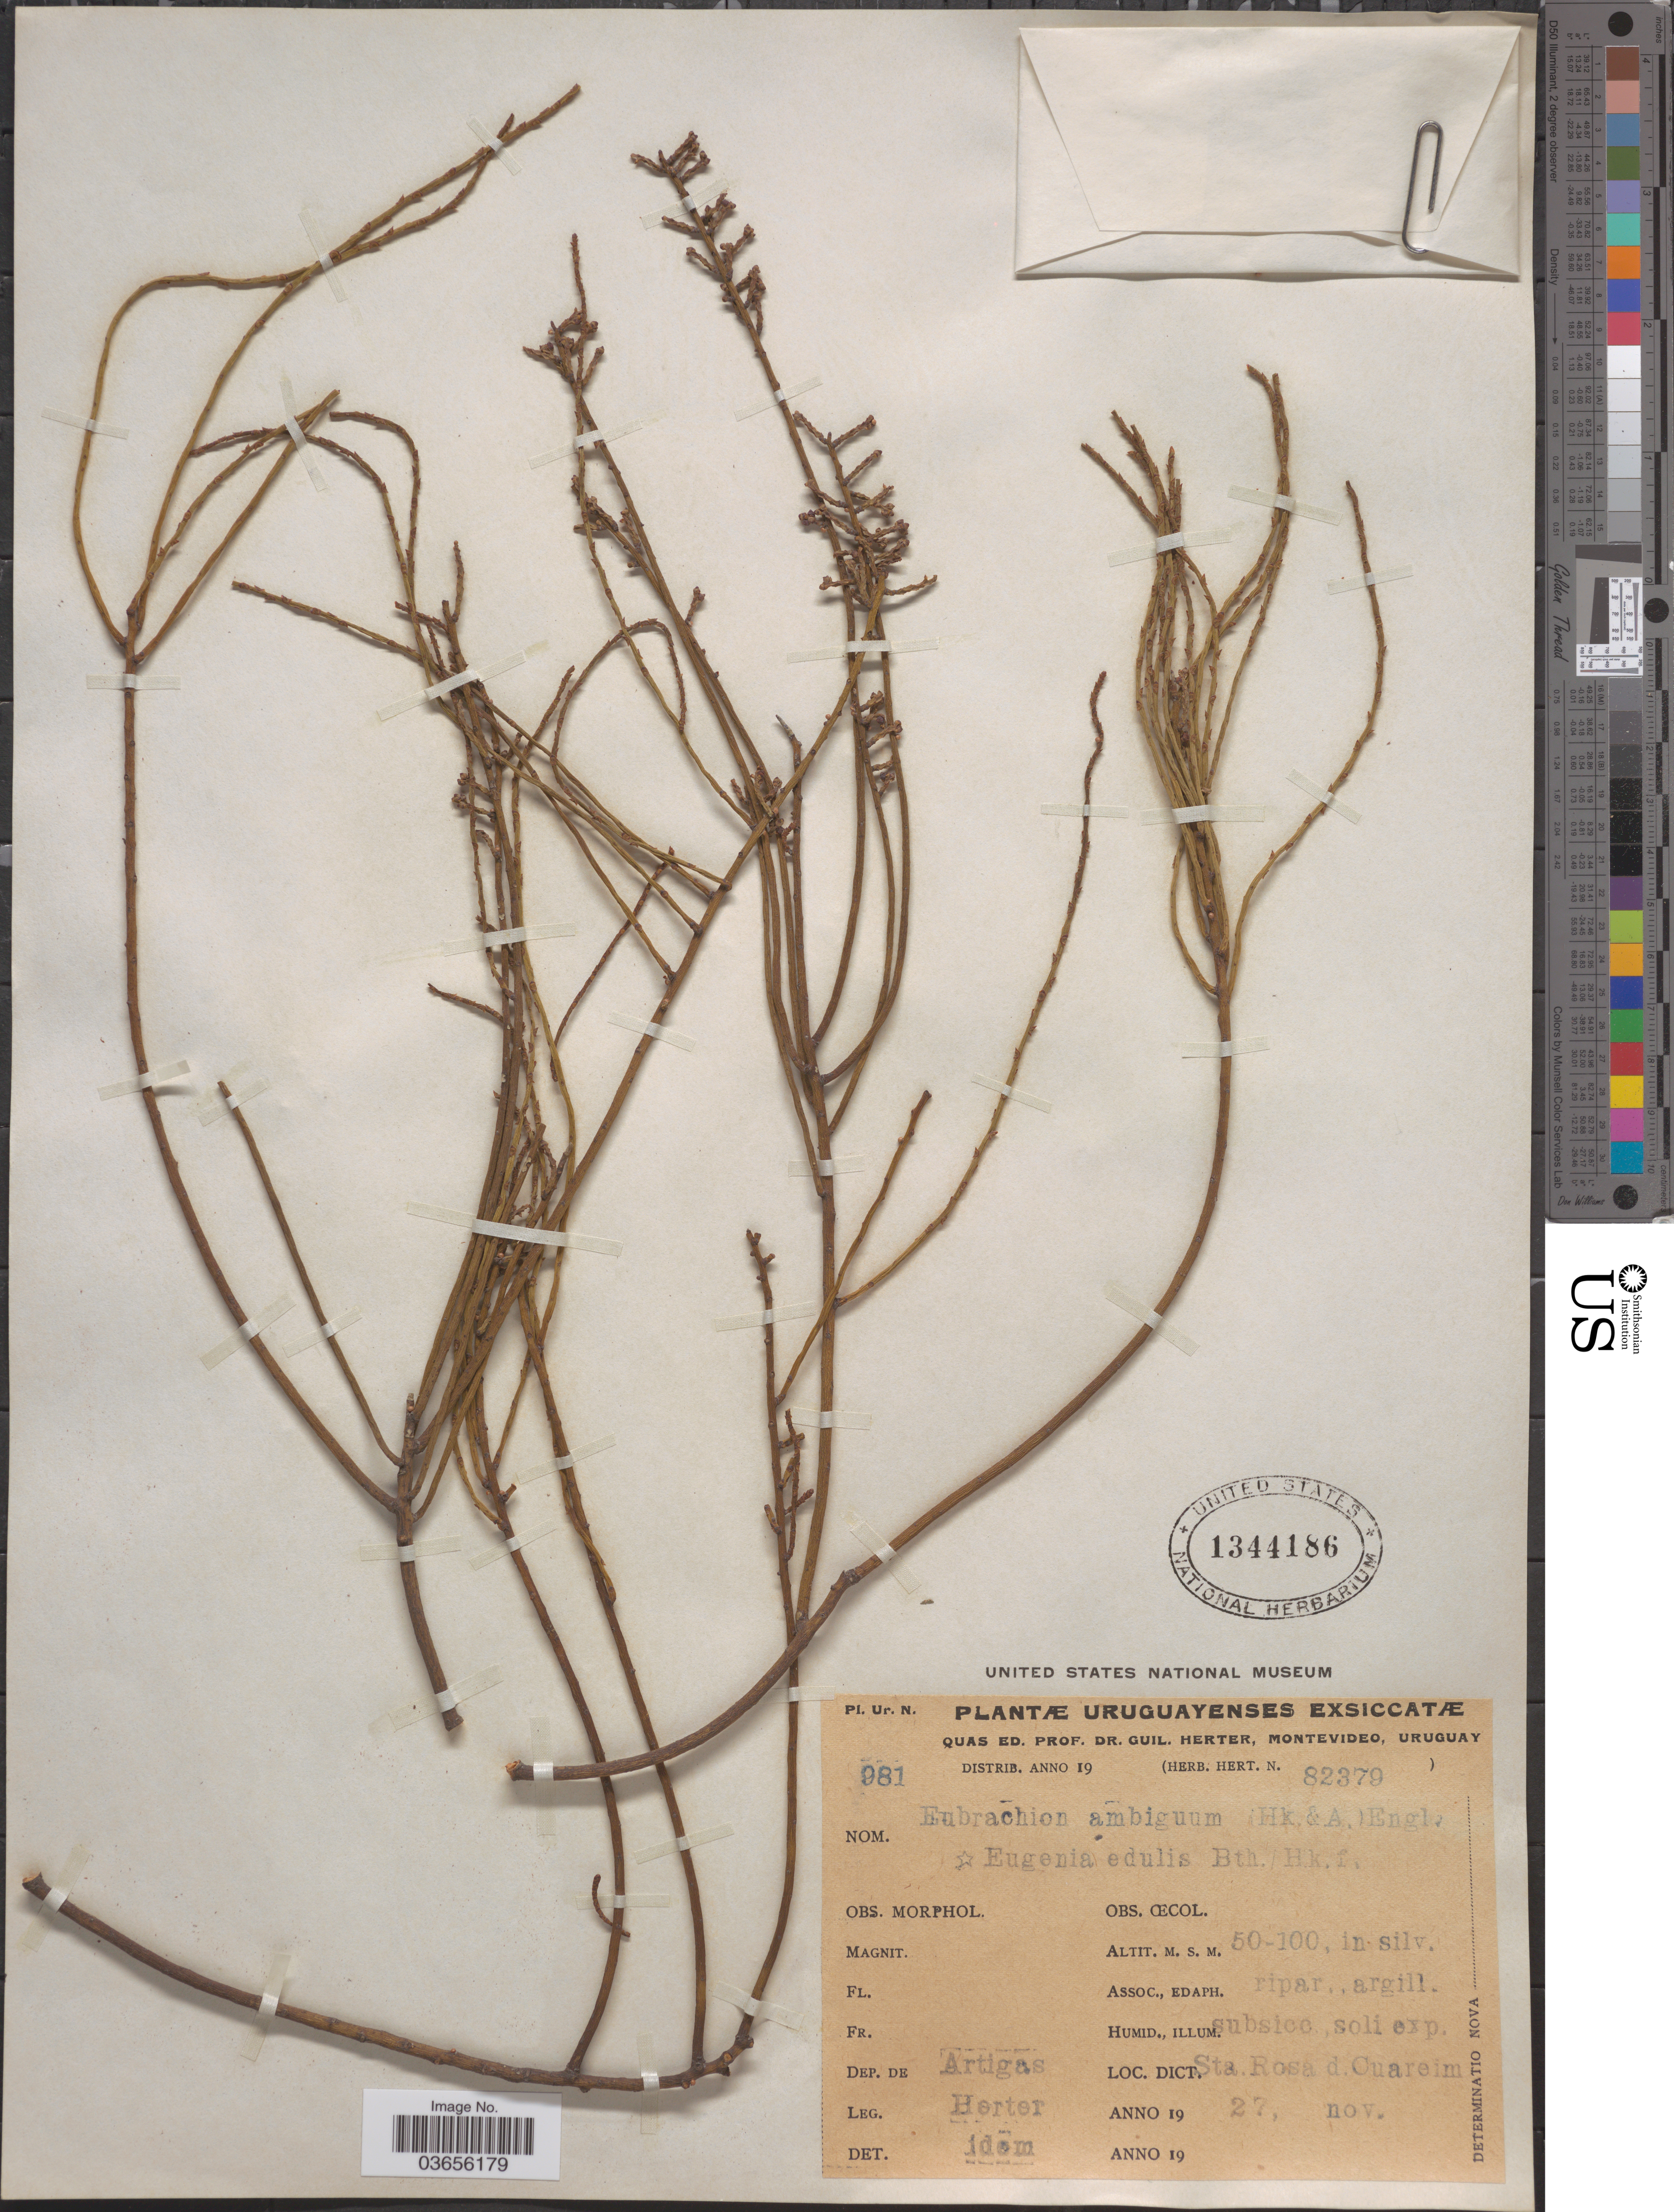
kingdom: Plantae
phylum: Tracheophyta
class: Magnoliopsida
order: Santalales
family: Santalaceae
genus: Eubrachion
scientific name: Eubrachion ambiguum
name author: (Hook. & Arn.) Engl.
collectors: G. Herter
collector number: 981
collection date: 1927-11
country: Uruguay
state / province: Artigas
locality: Dep. de Arigas. Sta. Rosa d. Cuareim.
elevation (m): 50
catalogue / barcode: US 1344186